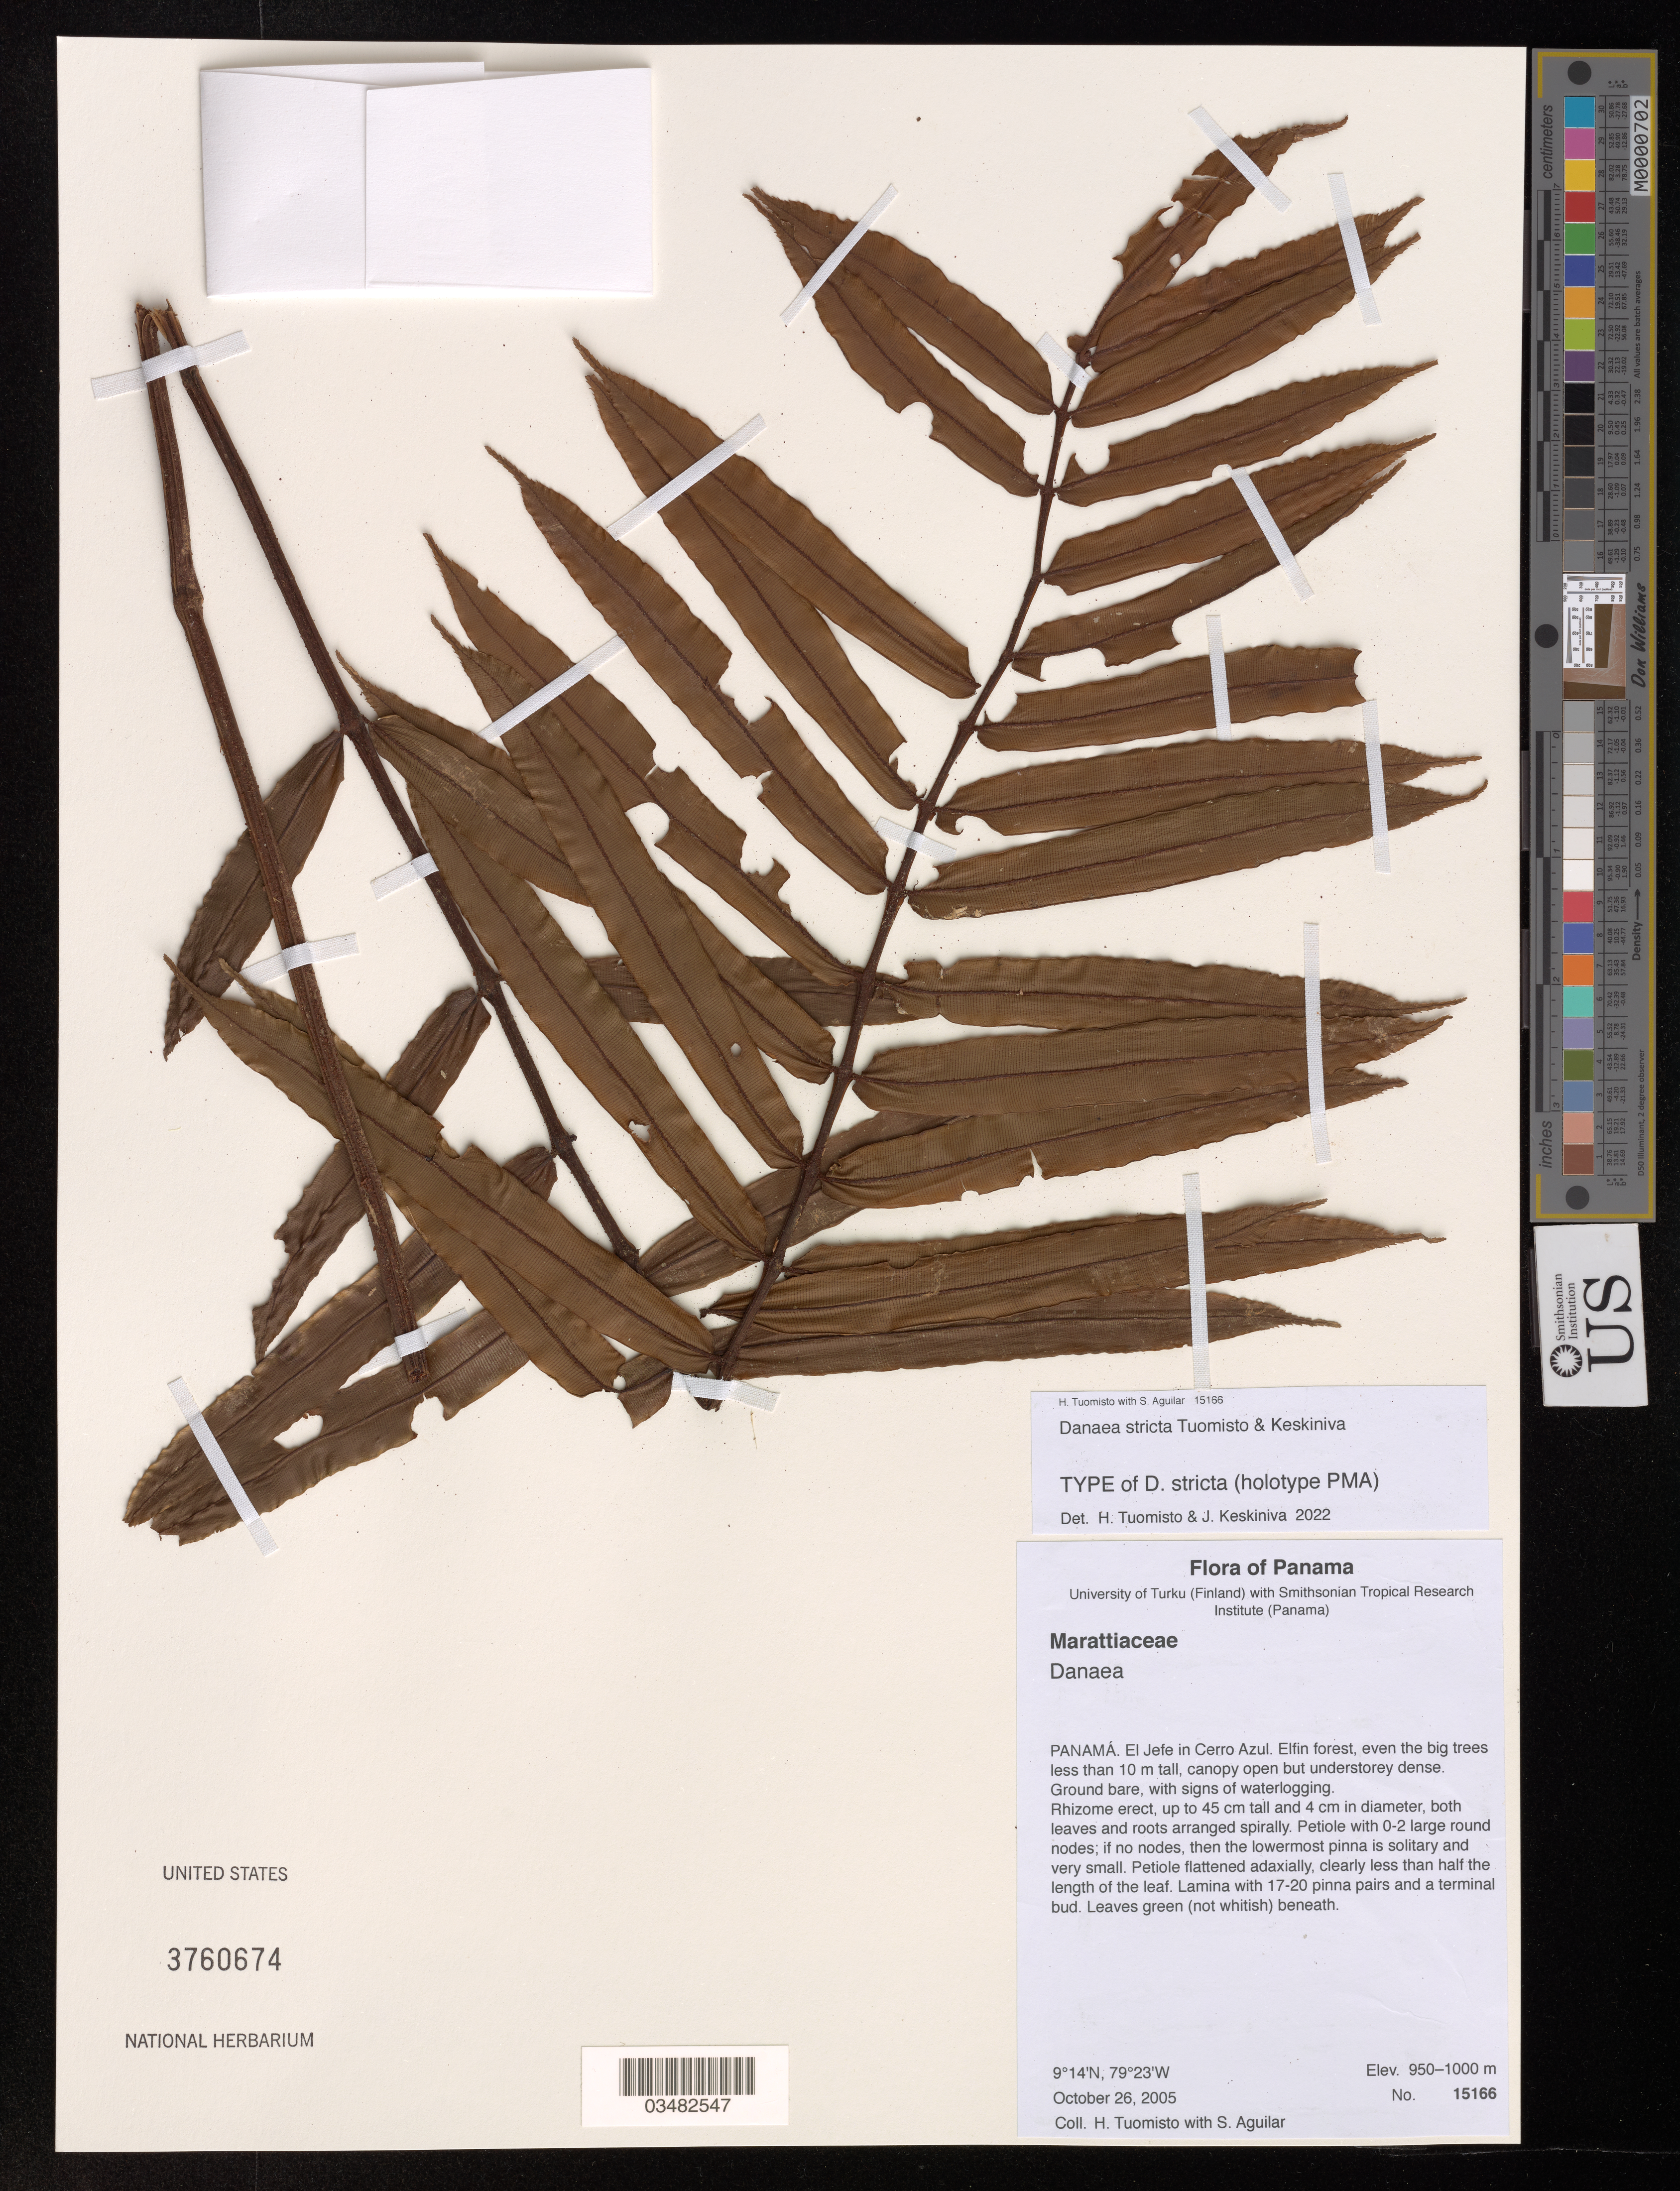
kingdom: Plantae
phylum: Tracheophyta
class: Polypodiopsida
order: Marattiales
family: Marattiaceae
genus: Danaea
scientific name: Danaea stricta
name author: Tuomisto & Keskiniva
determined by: Tuomisto, H.; Keskiniva, Janina S.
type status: Holotype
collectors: H. Tuomisto & S. Aguilar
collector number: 15166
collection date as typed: October 26, 2005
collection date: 2005-10-26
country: Panama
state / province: Panamá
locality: El Jefe in Cerro Azul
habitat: elfin forest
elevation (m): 950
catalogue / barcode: US 3760674